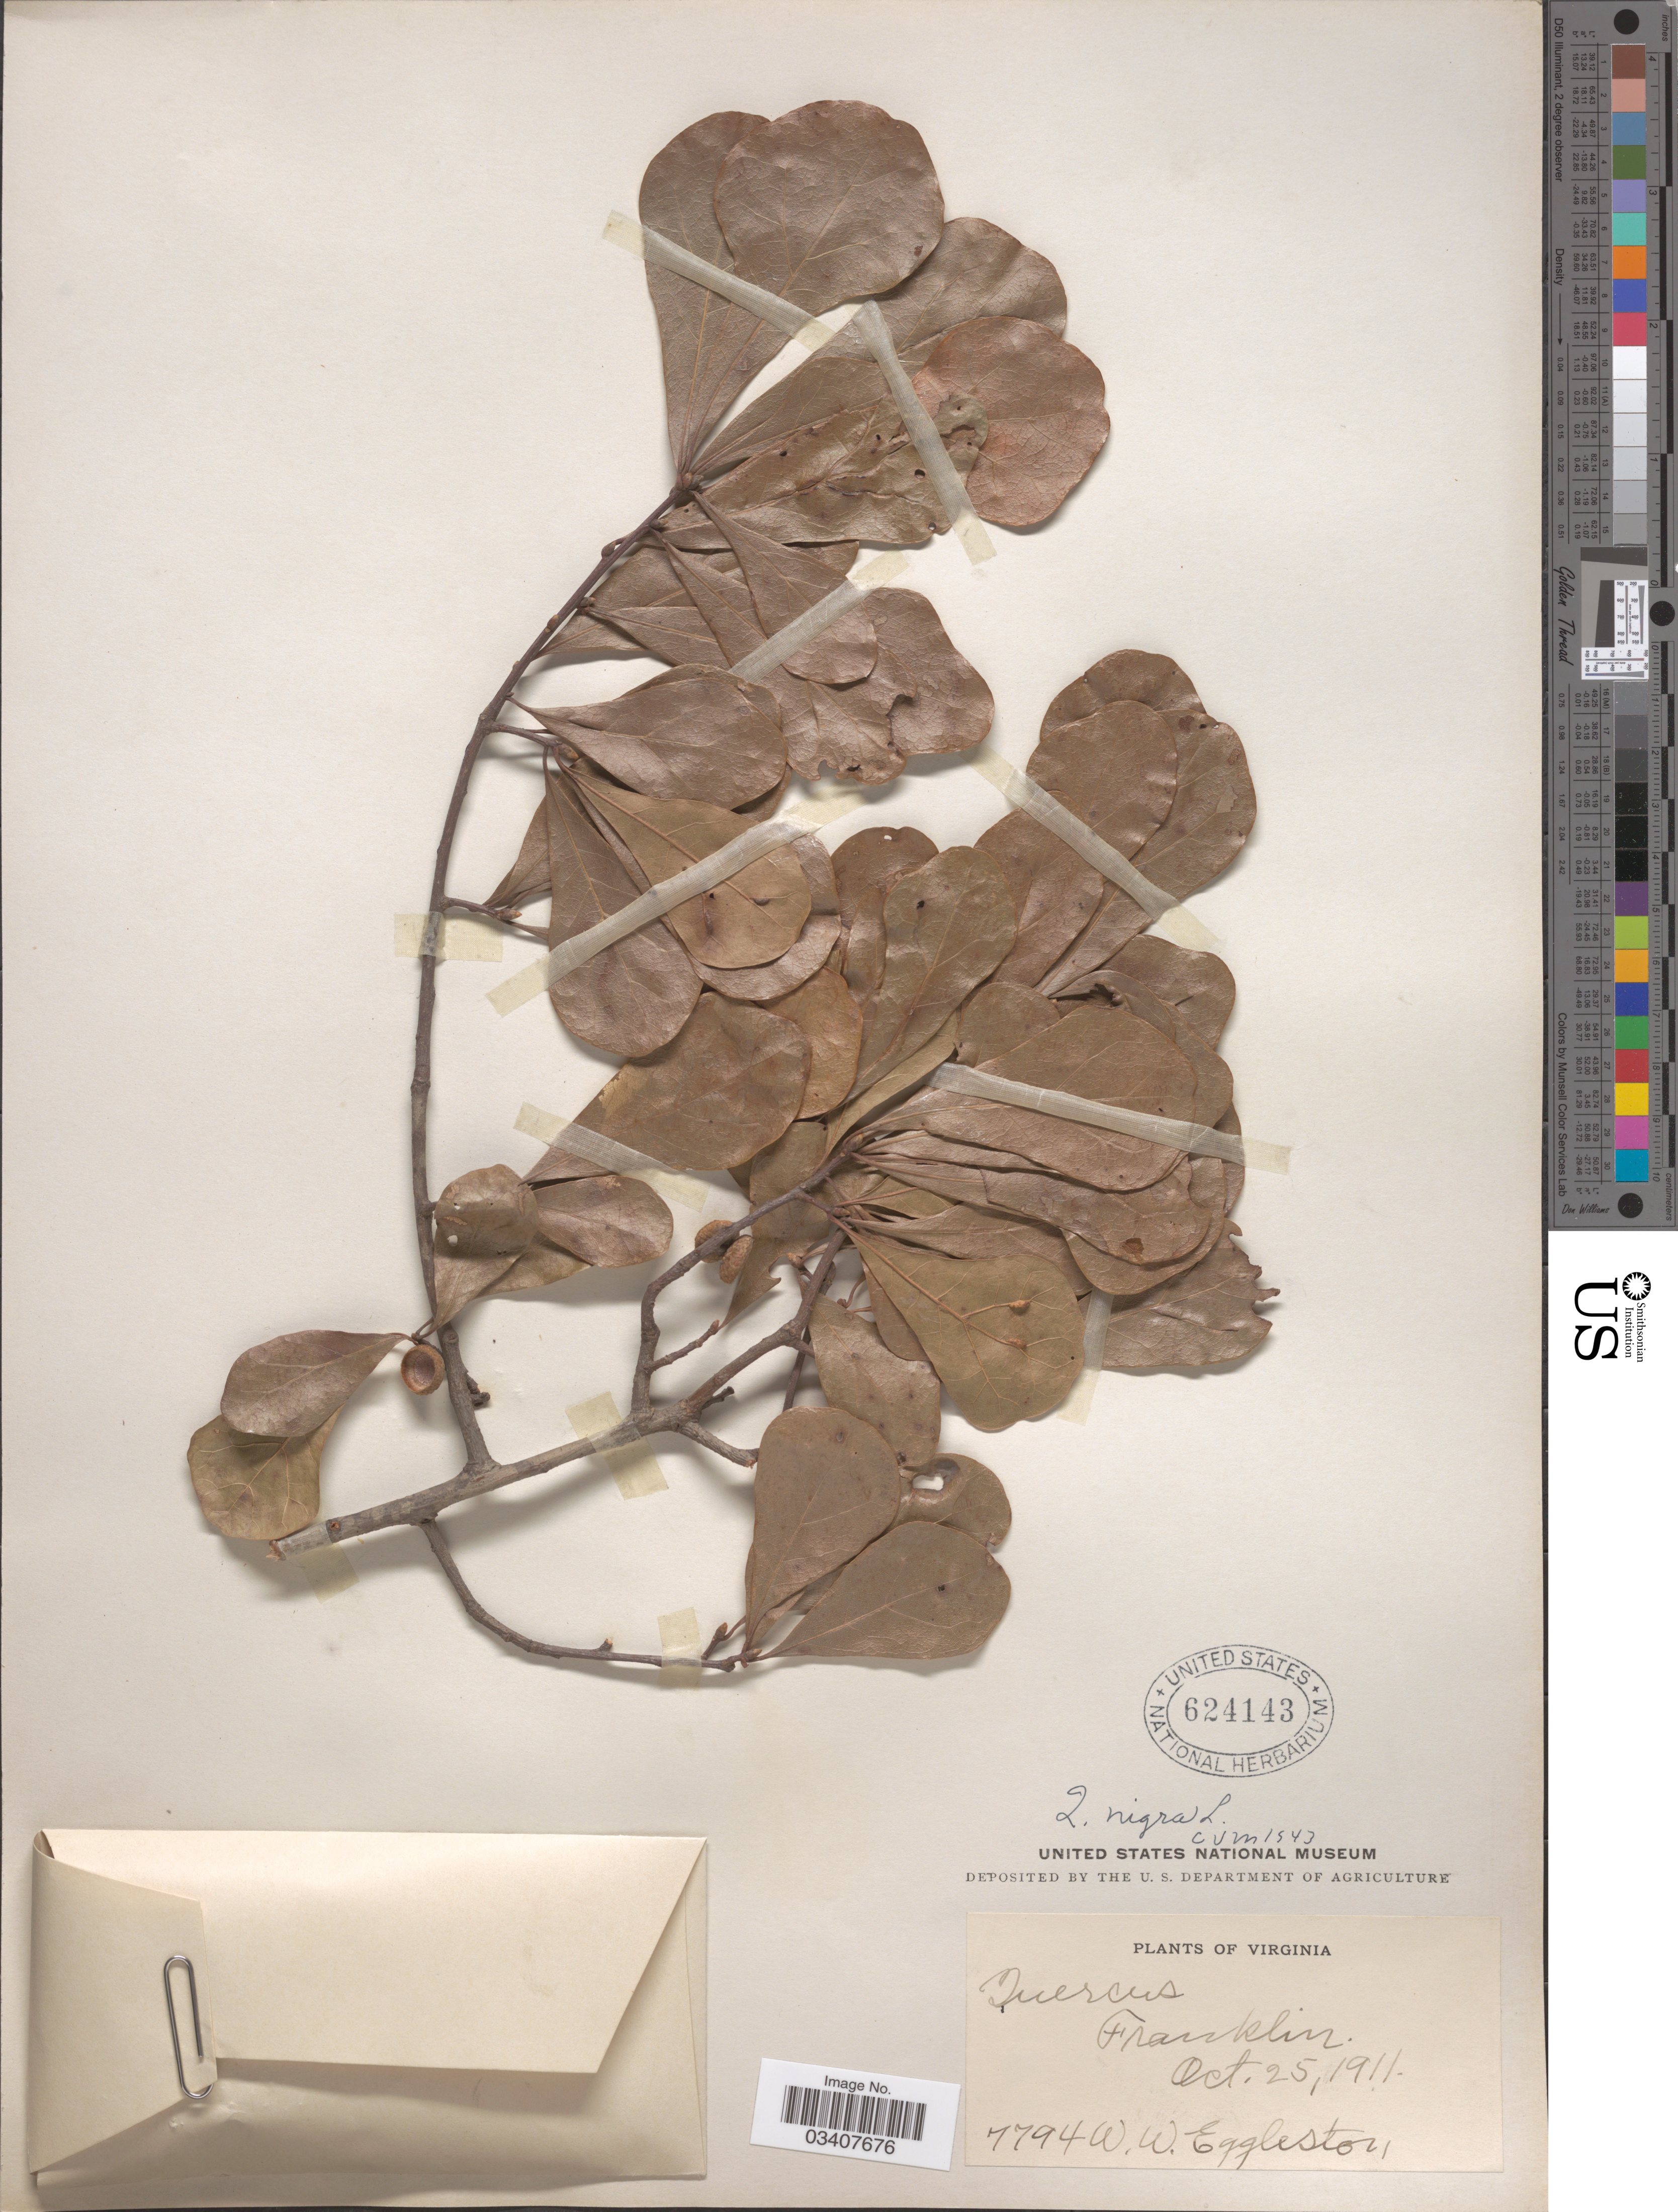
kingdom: Plantae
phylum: Tracheophyta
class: Magnoliopsida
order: Fagales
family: Fagaceae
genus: Quercus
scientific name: Quercus nigra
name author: L.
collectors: W. W. Eggleston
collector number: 7794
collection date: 1911-10-25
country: United States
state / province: Virginia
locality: Franklin.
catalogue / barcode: US 624143